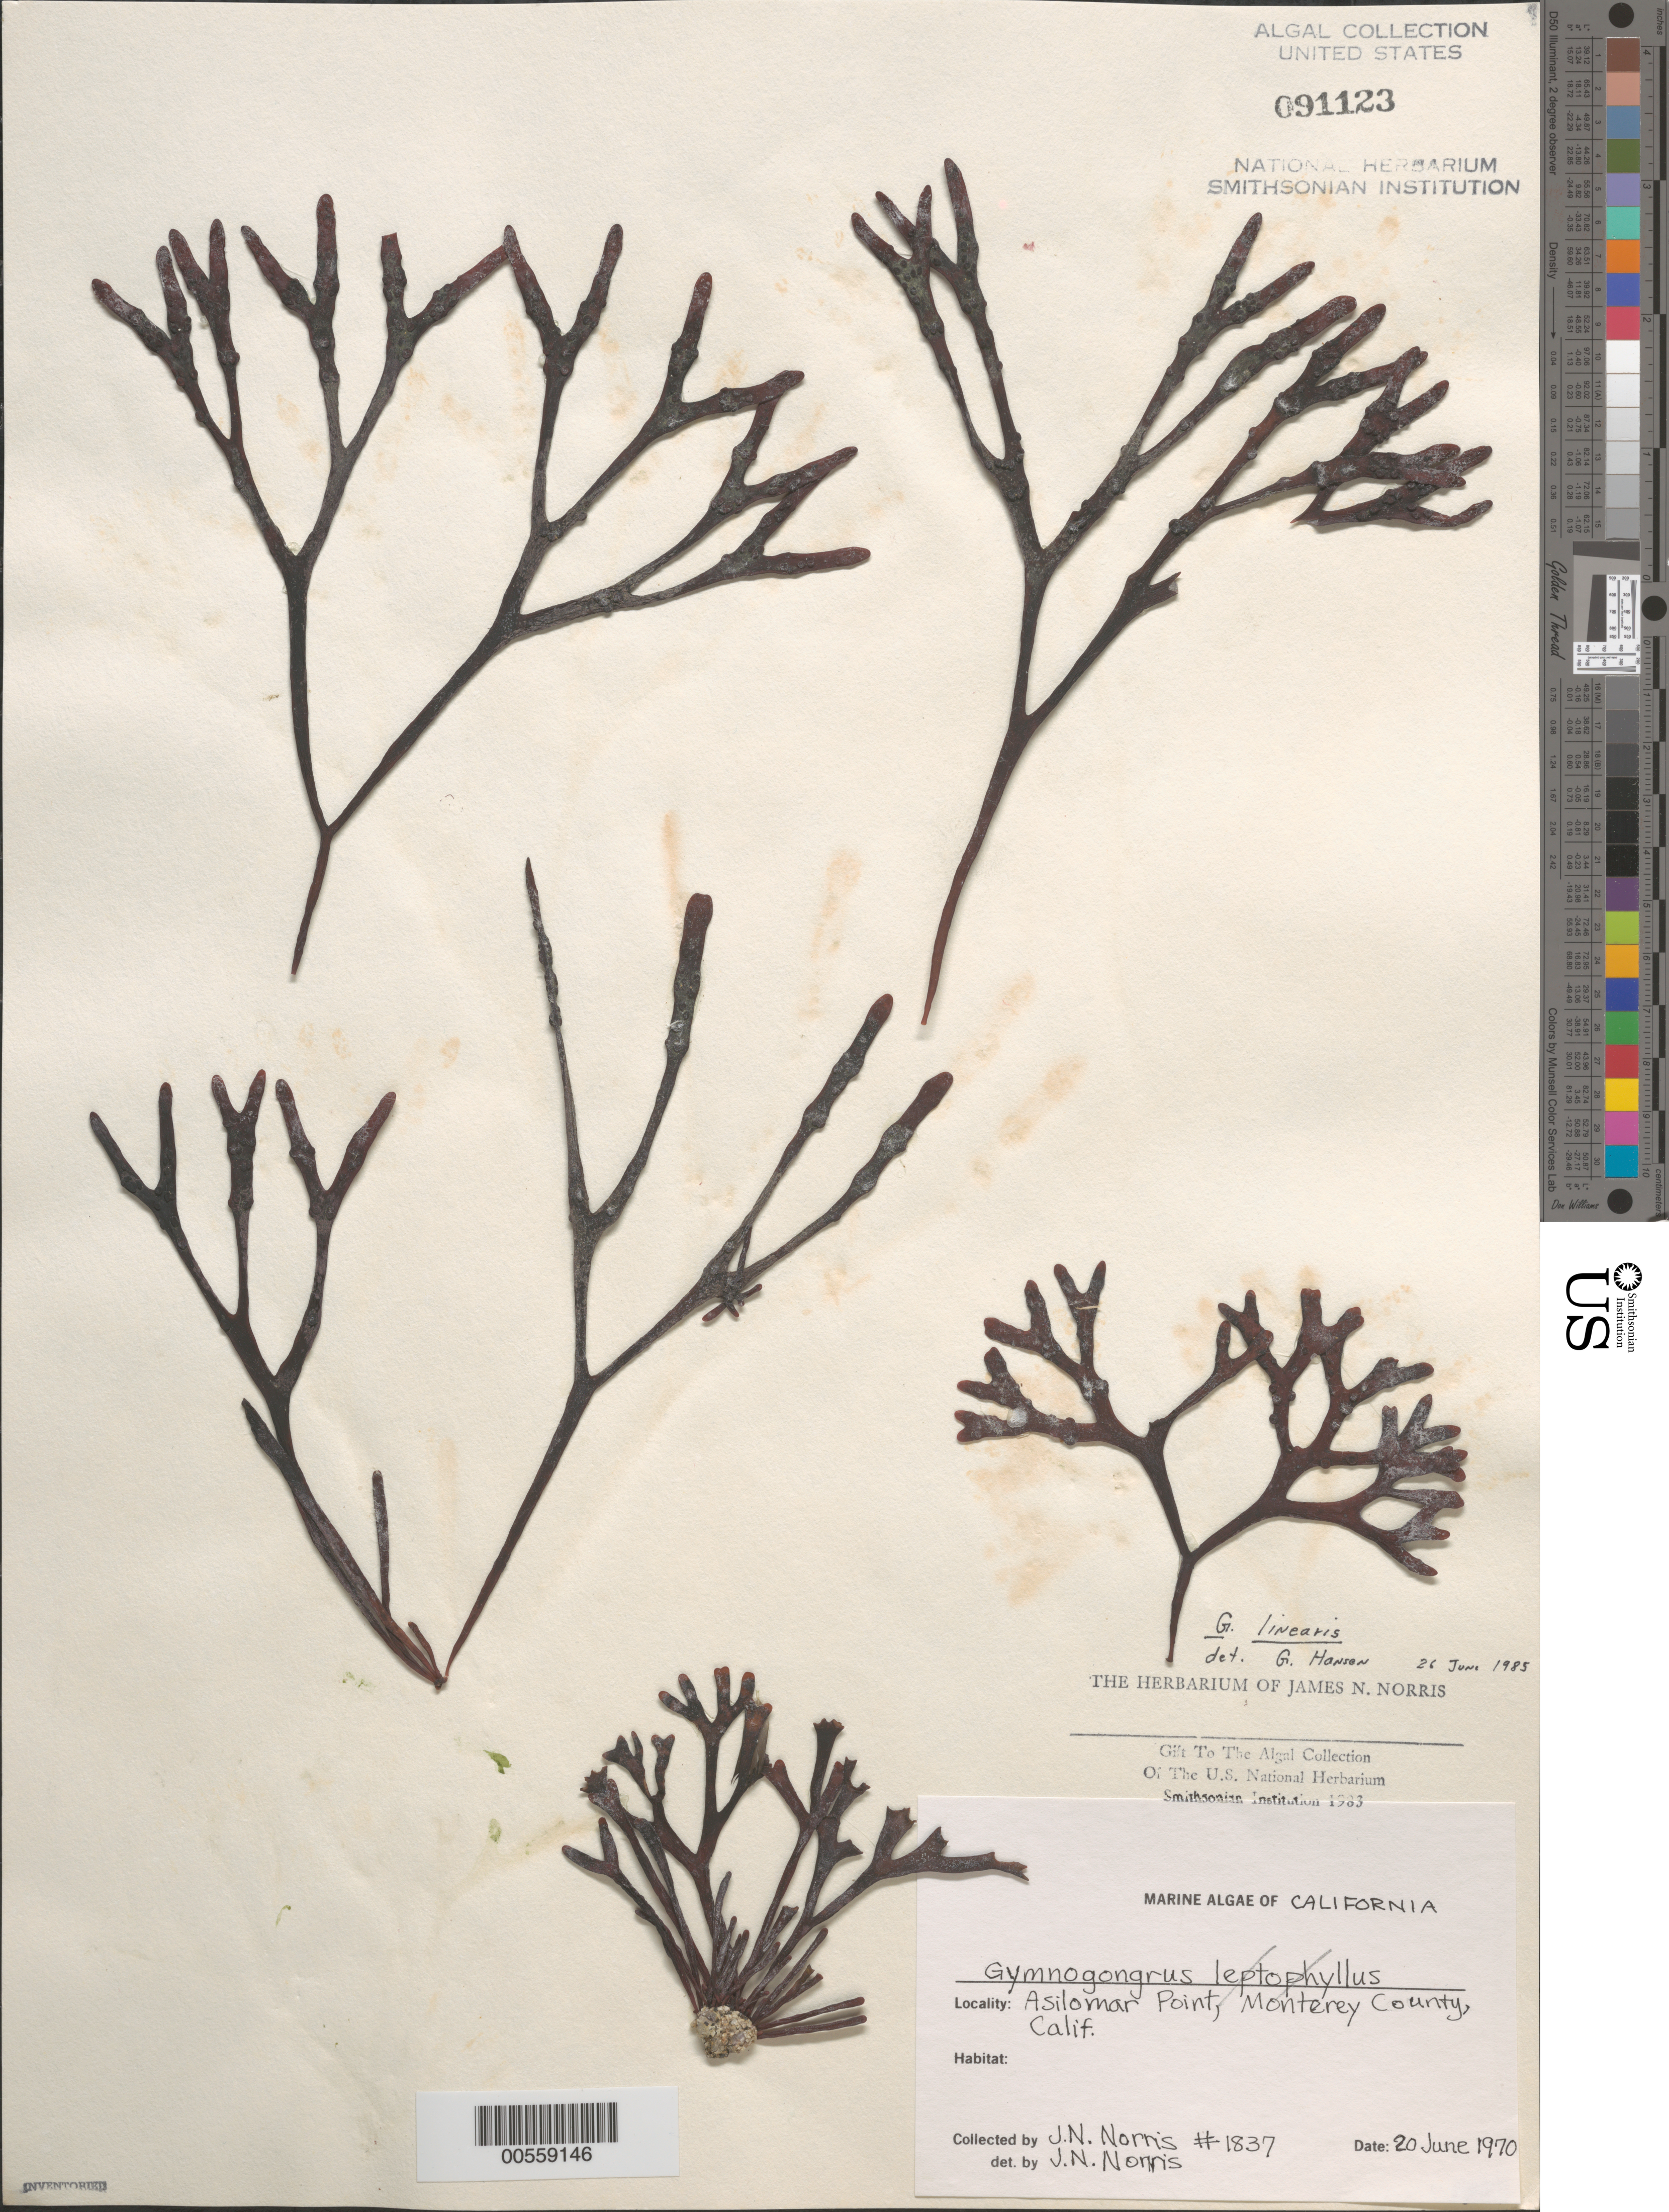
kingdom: Plantae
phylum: Rhodophyta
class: Florideophyceae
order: Gigartinales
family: Phyllophoraceae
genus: Ahnfeltiopsis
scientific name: Ahnfeltiopsis linearis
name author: (C. Agardh) P.C. Silva & DeCew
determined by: Algae name updating Project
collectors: J. N. Norris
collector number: JN-1837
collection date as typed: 20 Jun 1970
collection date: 1970-06-20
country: United States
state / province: California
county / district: Monterey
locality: Asilomar Point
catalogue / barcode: US 91123